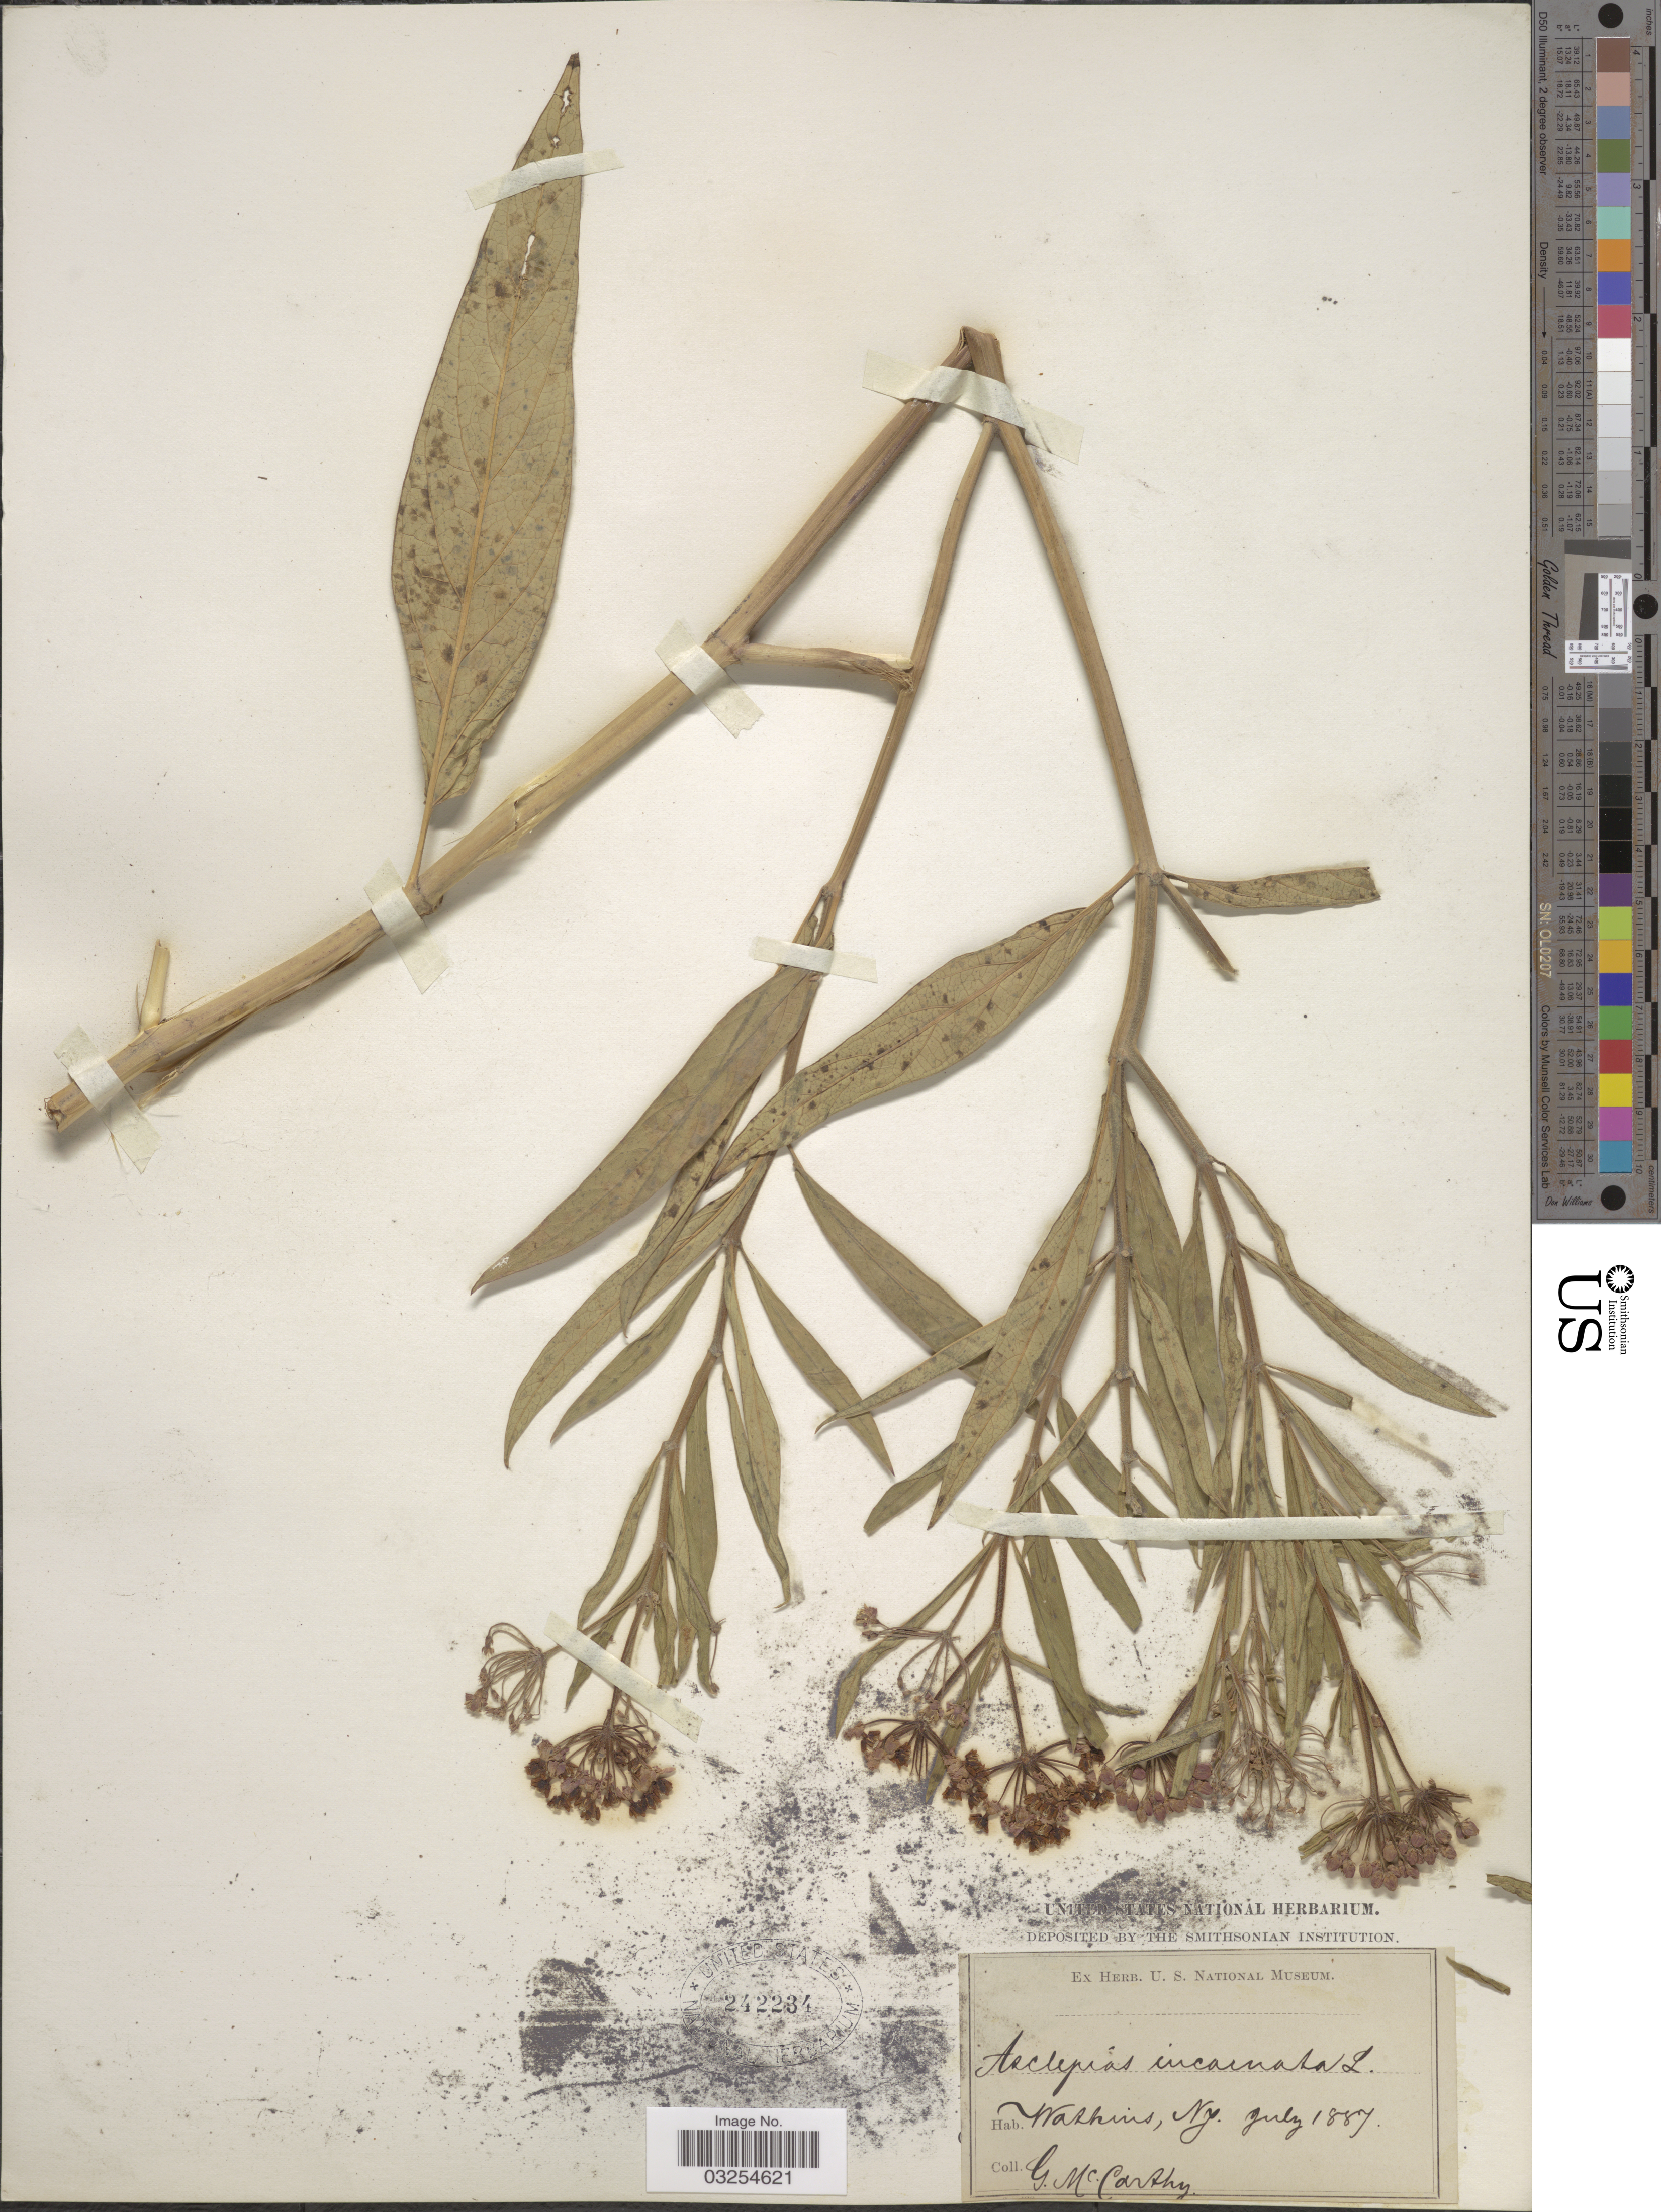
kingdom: Plantae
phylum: Tracheophyta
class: Magnoliopsida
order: Gentianales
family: Apocynaceae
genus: Asclepias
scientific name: Asclepias incarnata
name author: L.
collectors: G. McCarthy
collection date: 1887-07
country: United States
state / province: New York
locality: Watkins.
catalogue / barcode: US 242234